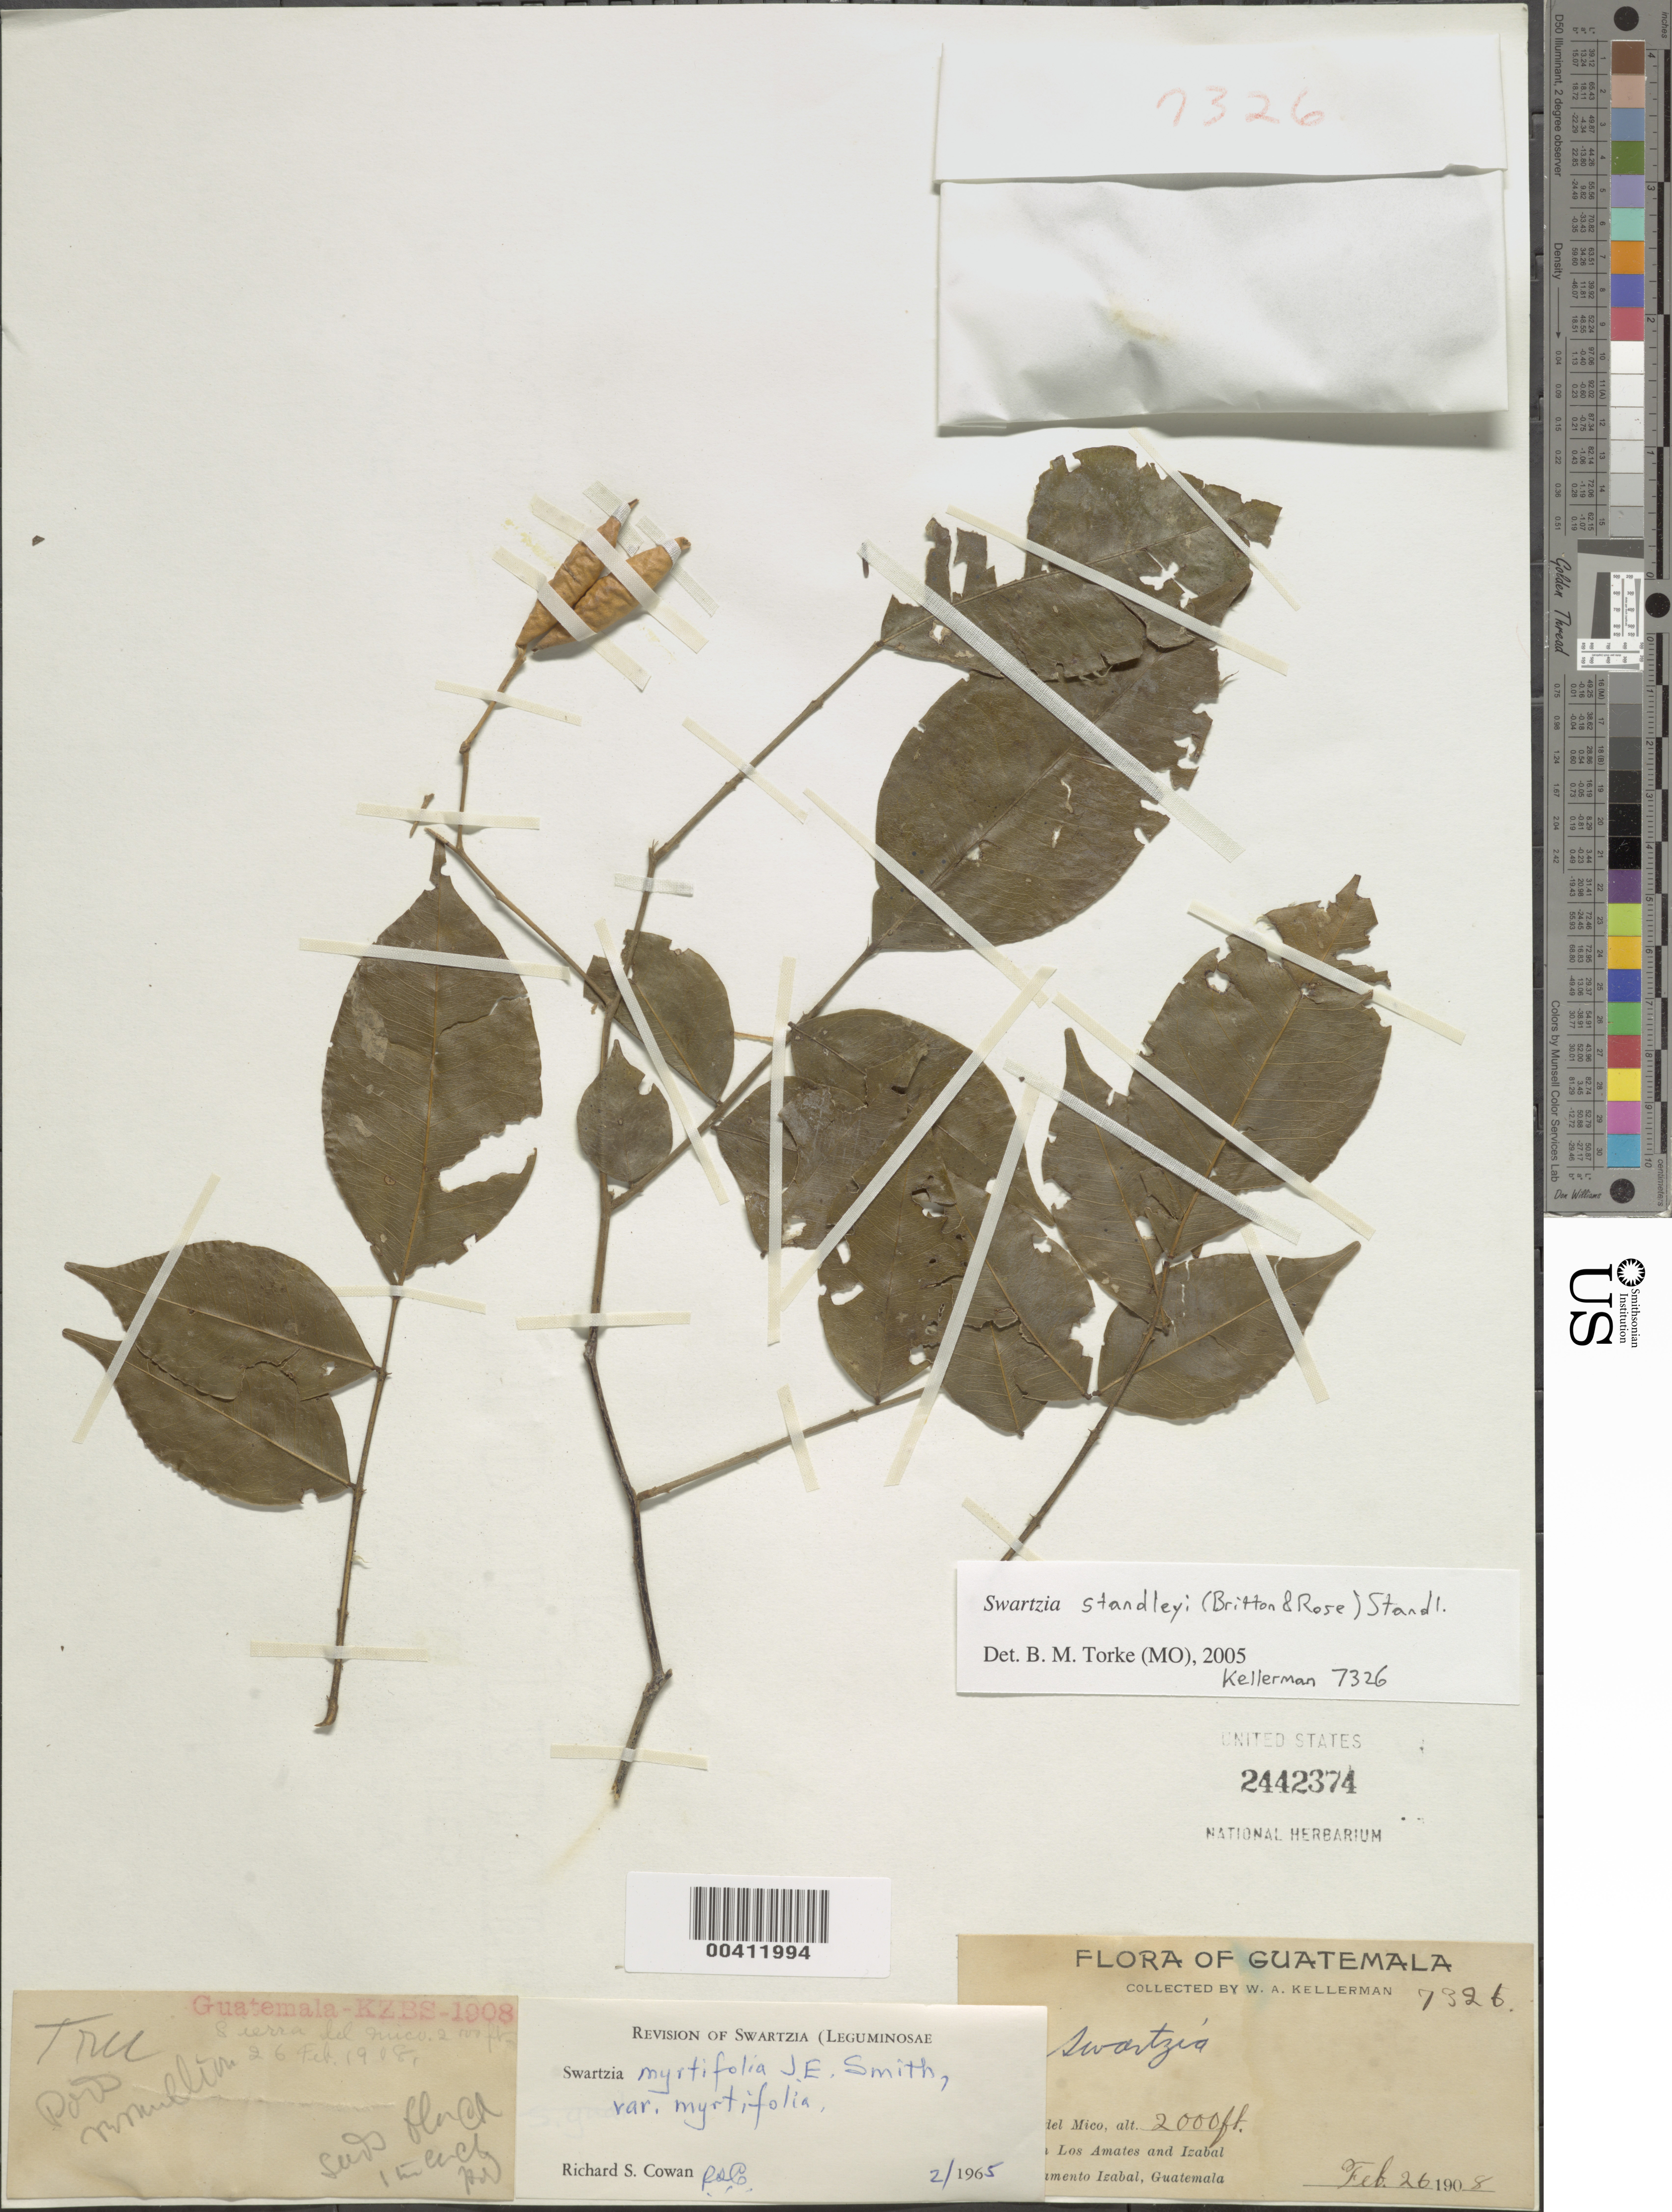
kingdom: Plantae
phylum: Tracheophyta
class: Magnoliopsida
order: Fabales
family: Fabaceae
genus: Swartzia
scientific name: Swartzia standleyi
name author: (Britton & Rose) Standl.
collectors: W. A. Kellerman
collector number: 7326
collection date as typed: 26 Feb 1908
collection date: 1908-02-26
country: Guatemala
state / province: Izabal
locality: Between Los Amates and Izabal, Sierra del Mico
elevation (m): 610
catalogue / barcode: US 2442374